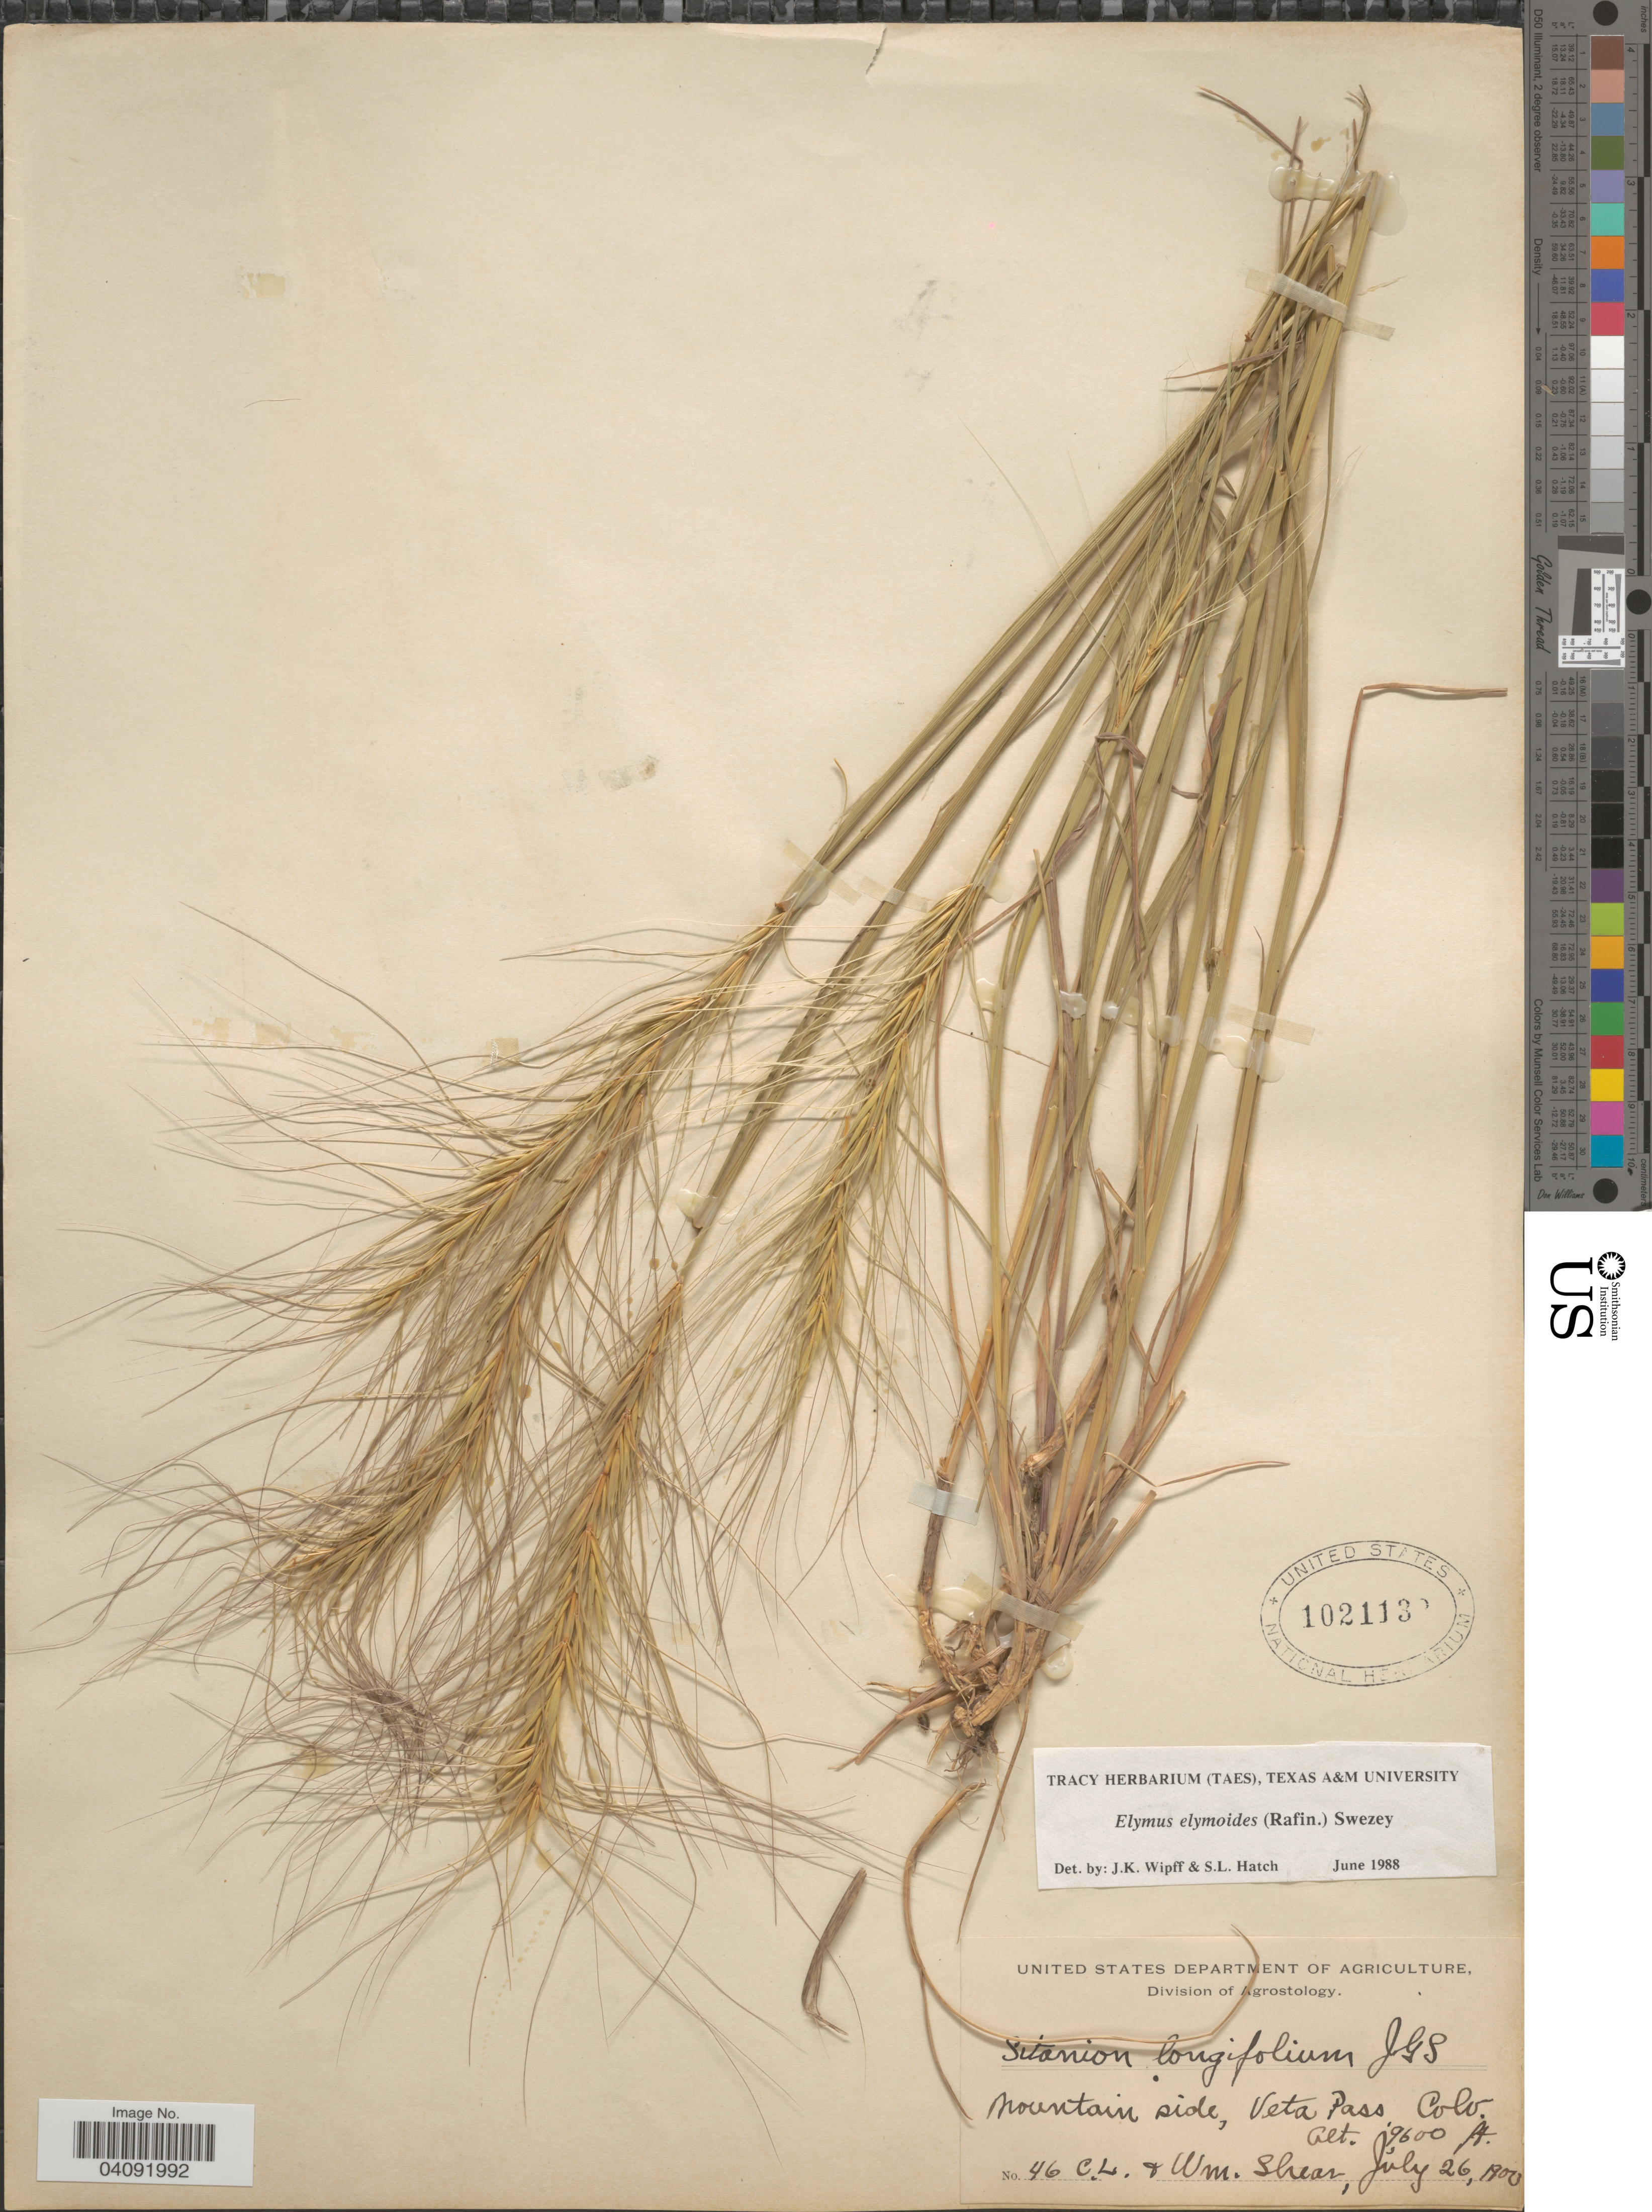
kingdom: Plantae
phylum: Tracheophyta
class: Liliopsida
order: Poales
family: Poaceae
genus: Elymus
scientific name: Elymus elymoides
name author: (Raf.) Swezey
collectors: C. L. Shear & W. Shear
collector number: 46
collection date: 1900-07-26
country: United States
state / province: Colorado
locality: Mountain side, Veta Pass.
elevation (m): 2926